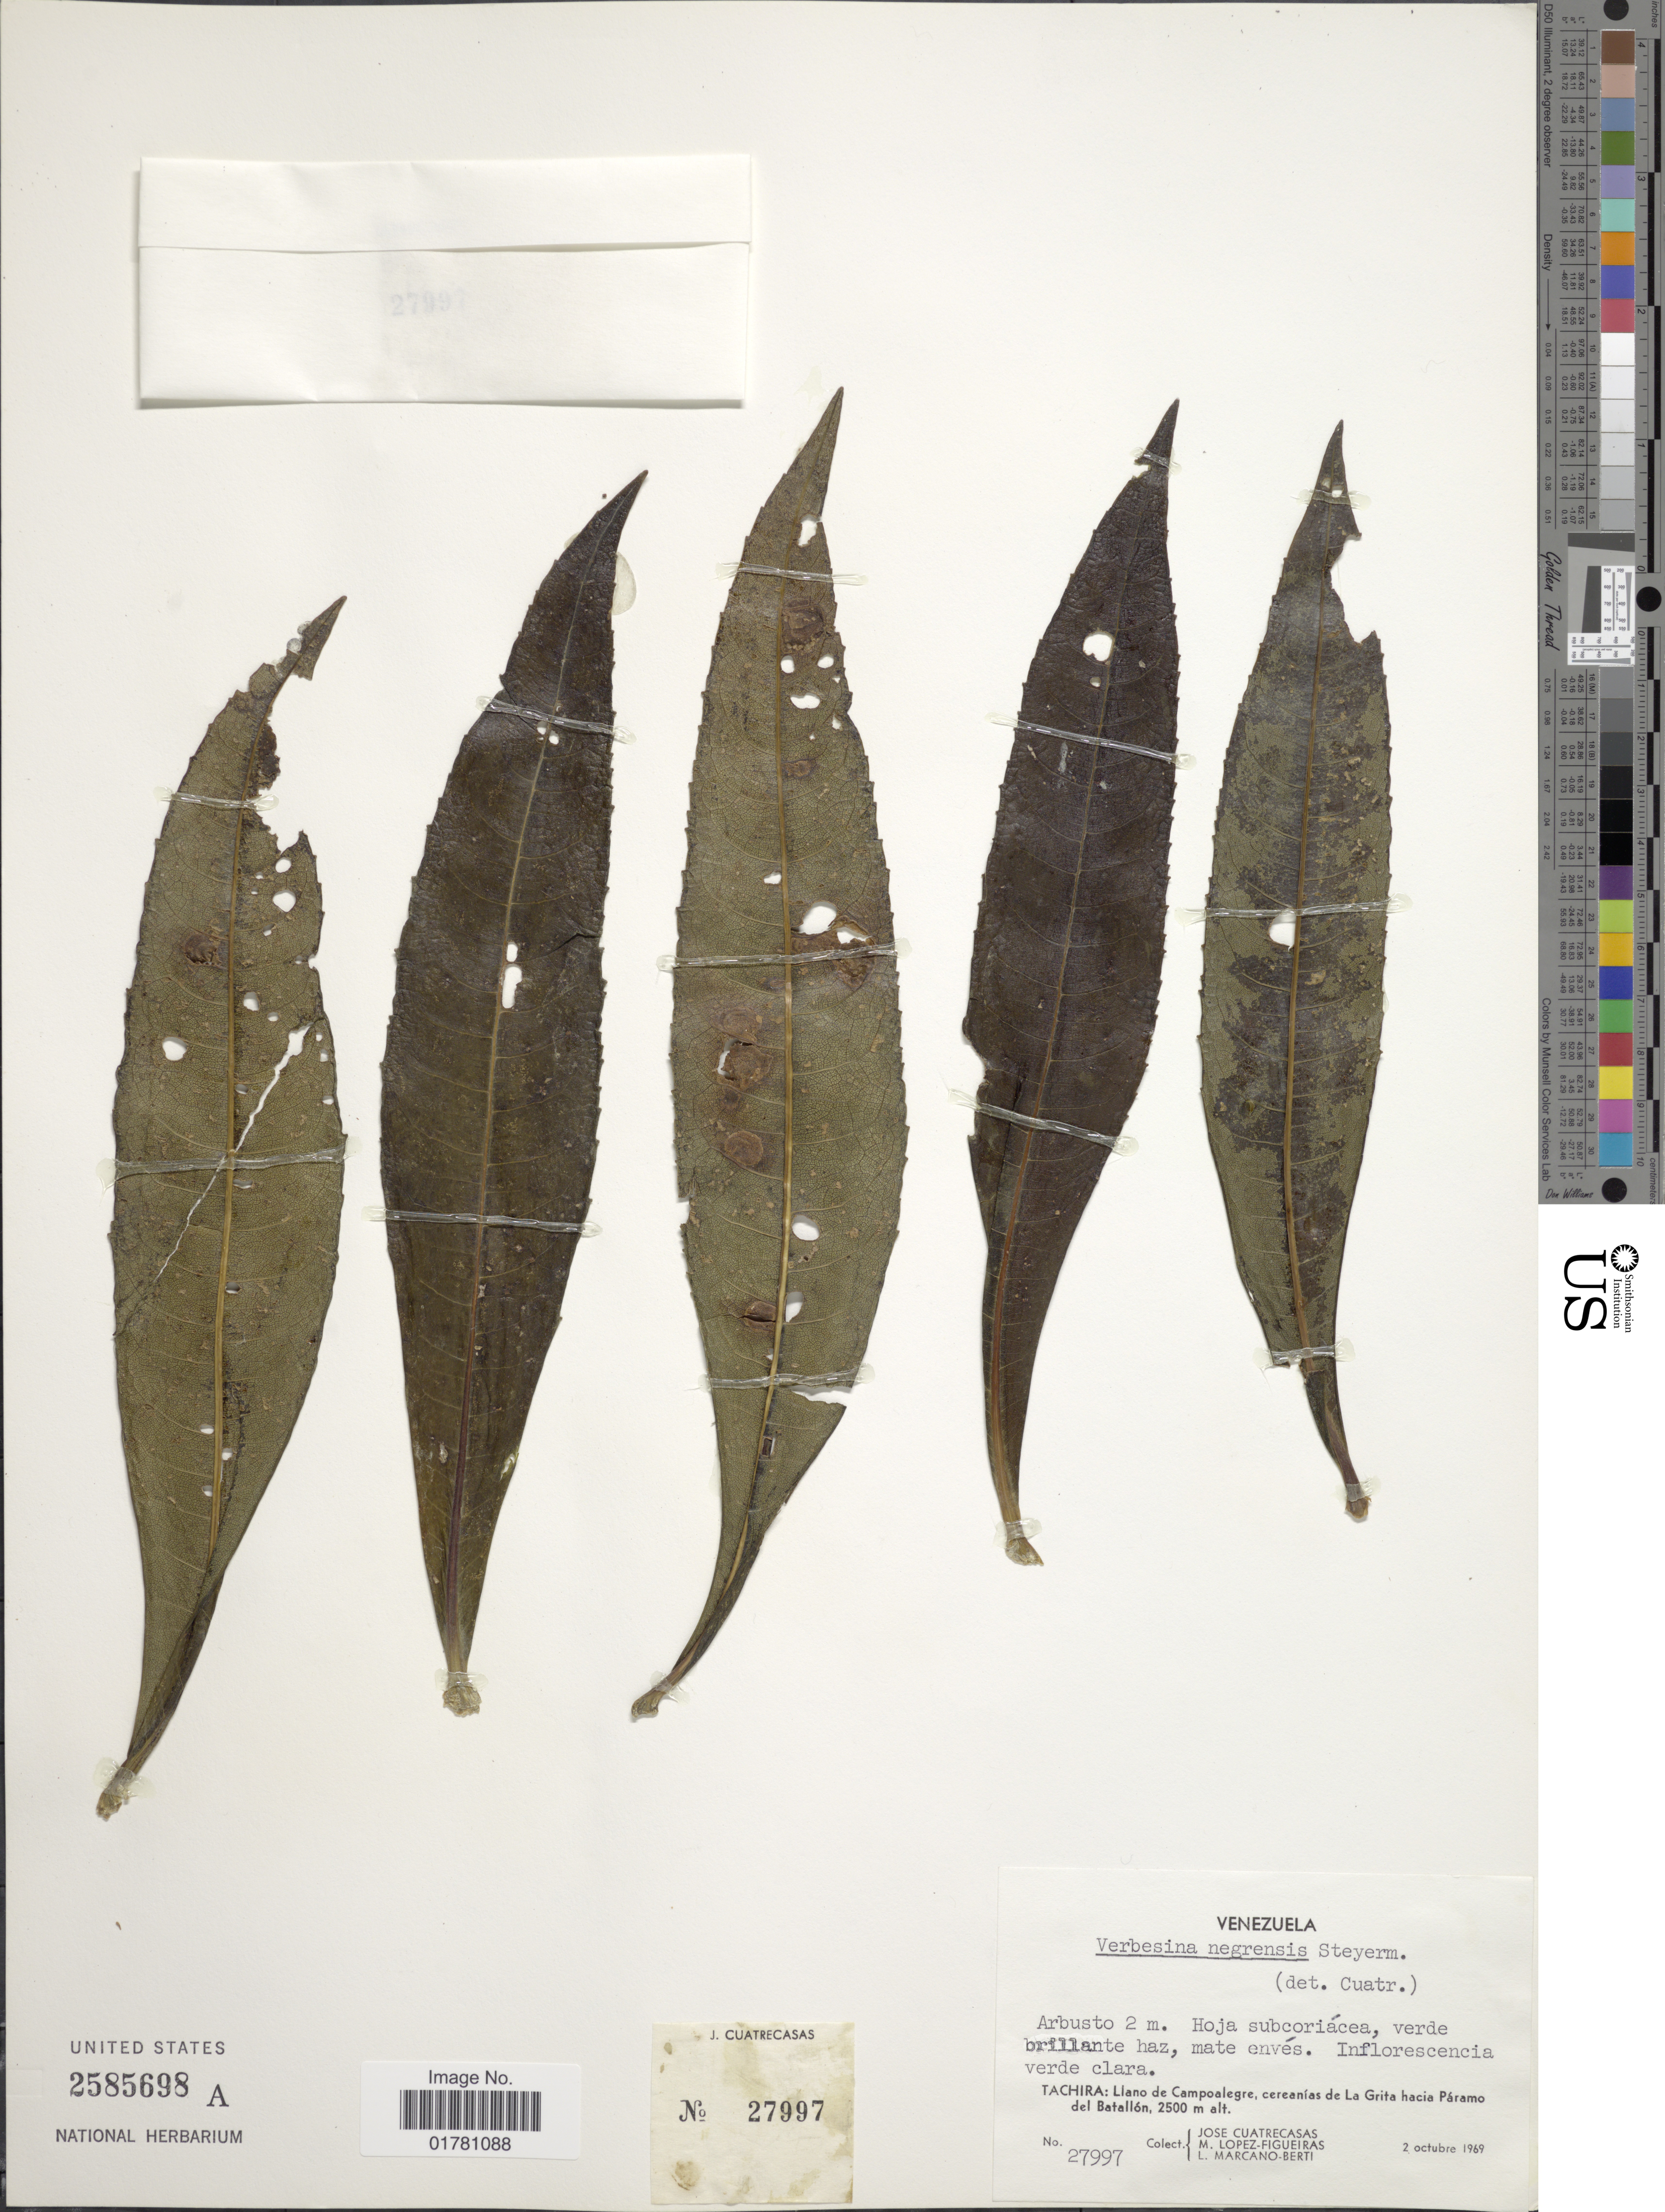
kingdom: Plantae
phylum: Tracheophyta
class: Magnoliopsida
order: Asterales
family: Asteraceae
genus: Verbesina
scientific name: Verbesina negrensis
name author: Steyerm.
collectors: J. Cuatrecasas, M. López Figueiras & L. Marcano-Berti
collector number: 27997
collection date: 1969-10-02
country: Venezuela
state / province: Tachira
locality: Llano de Campoalegre, cerceanías de La Grita hacia Páramo del Batallón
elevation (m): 2500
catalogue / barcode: US 2585698A